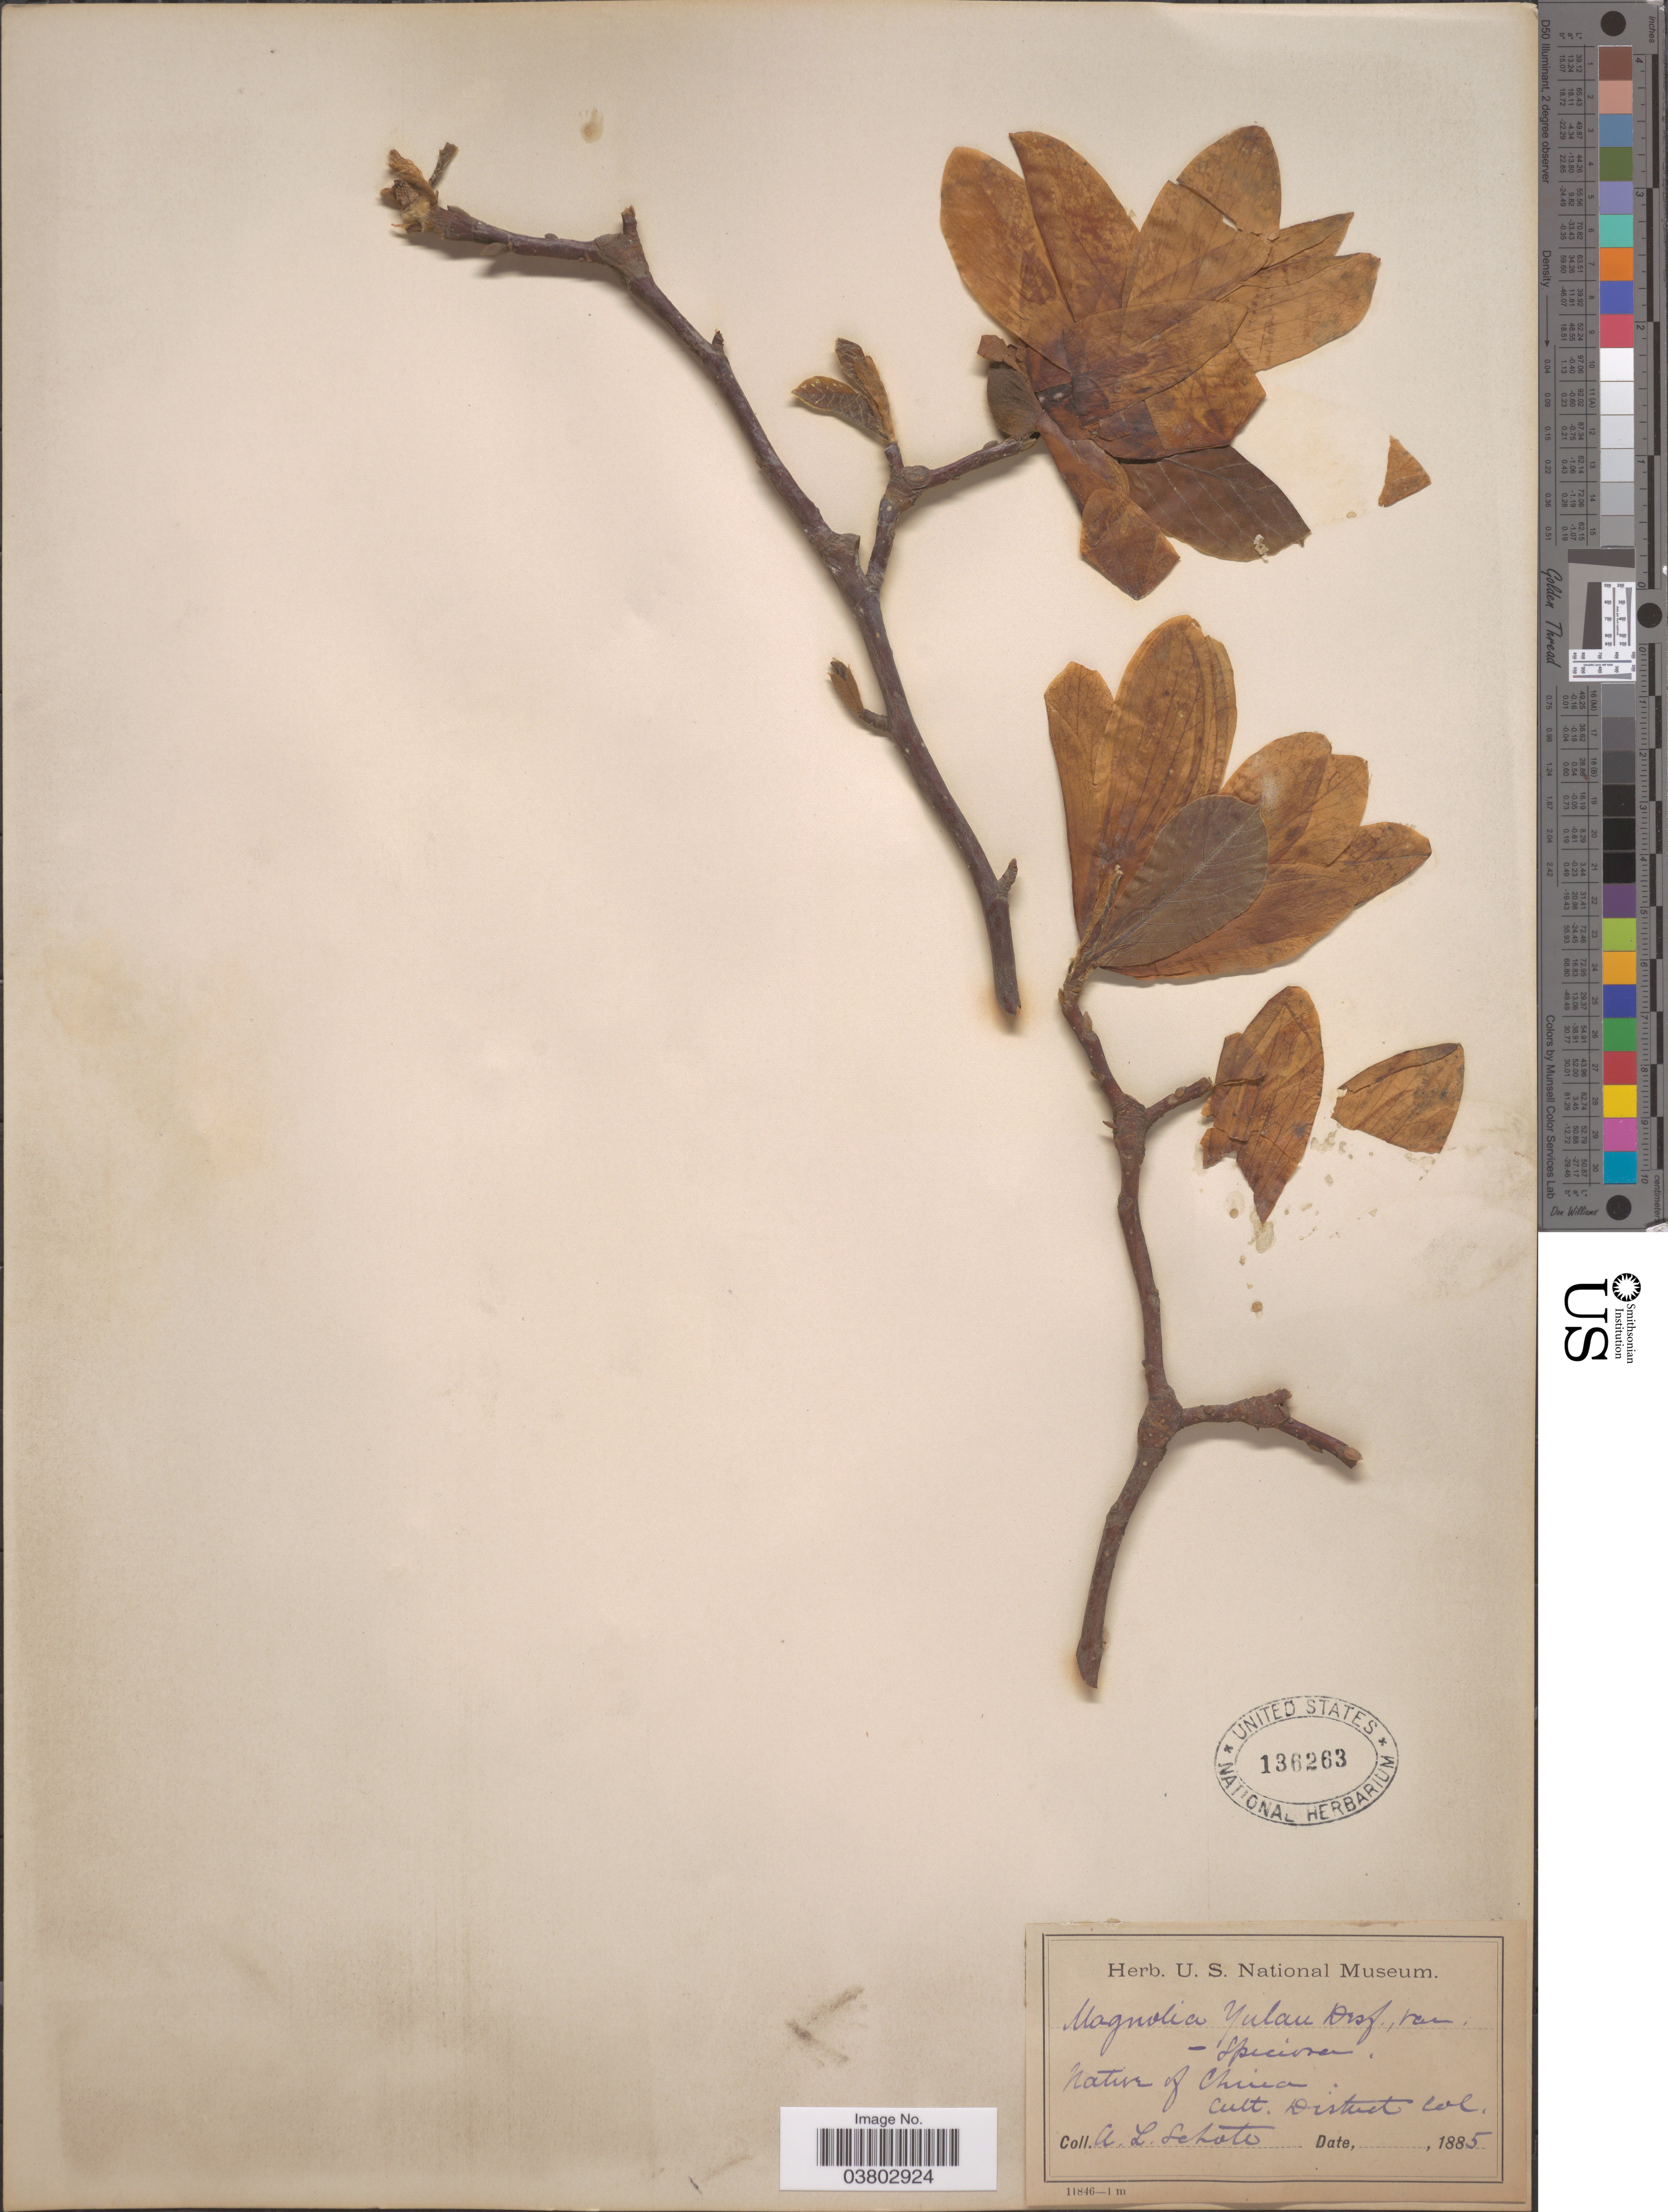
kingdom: Plantae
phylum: Tracheophyta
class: Magnoliopsida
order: Magnoliales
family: Magnoliaceae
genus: Magnolia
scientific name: Magnolia yulan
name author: Desf.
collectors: A. L. Schott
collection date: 1885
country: United States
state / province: District of Columbia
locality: District Col.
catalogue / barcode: US 136263